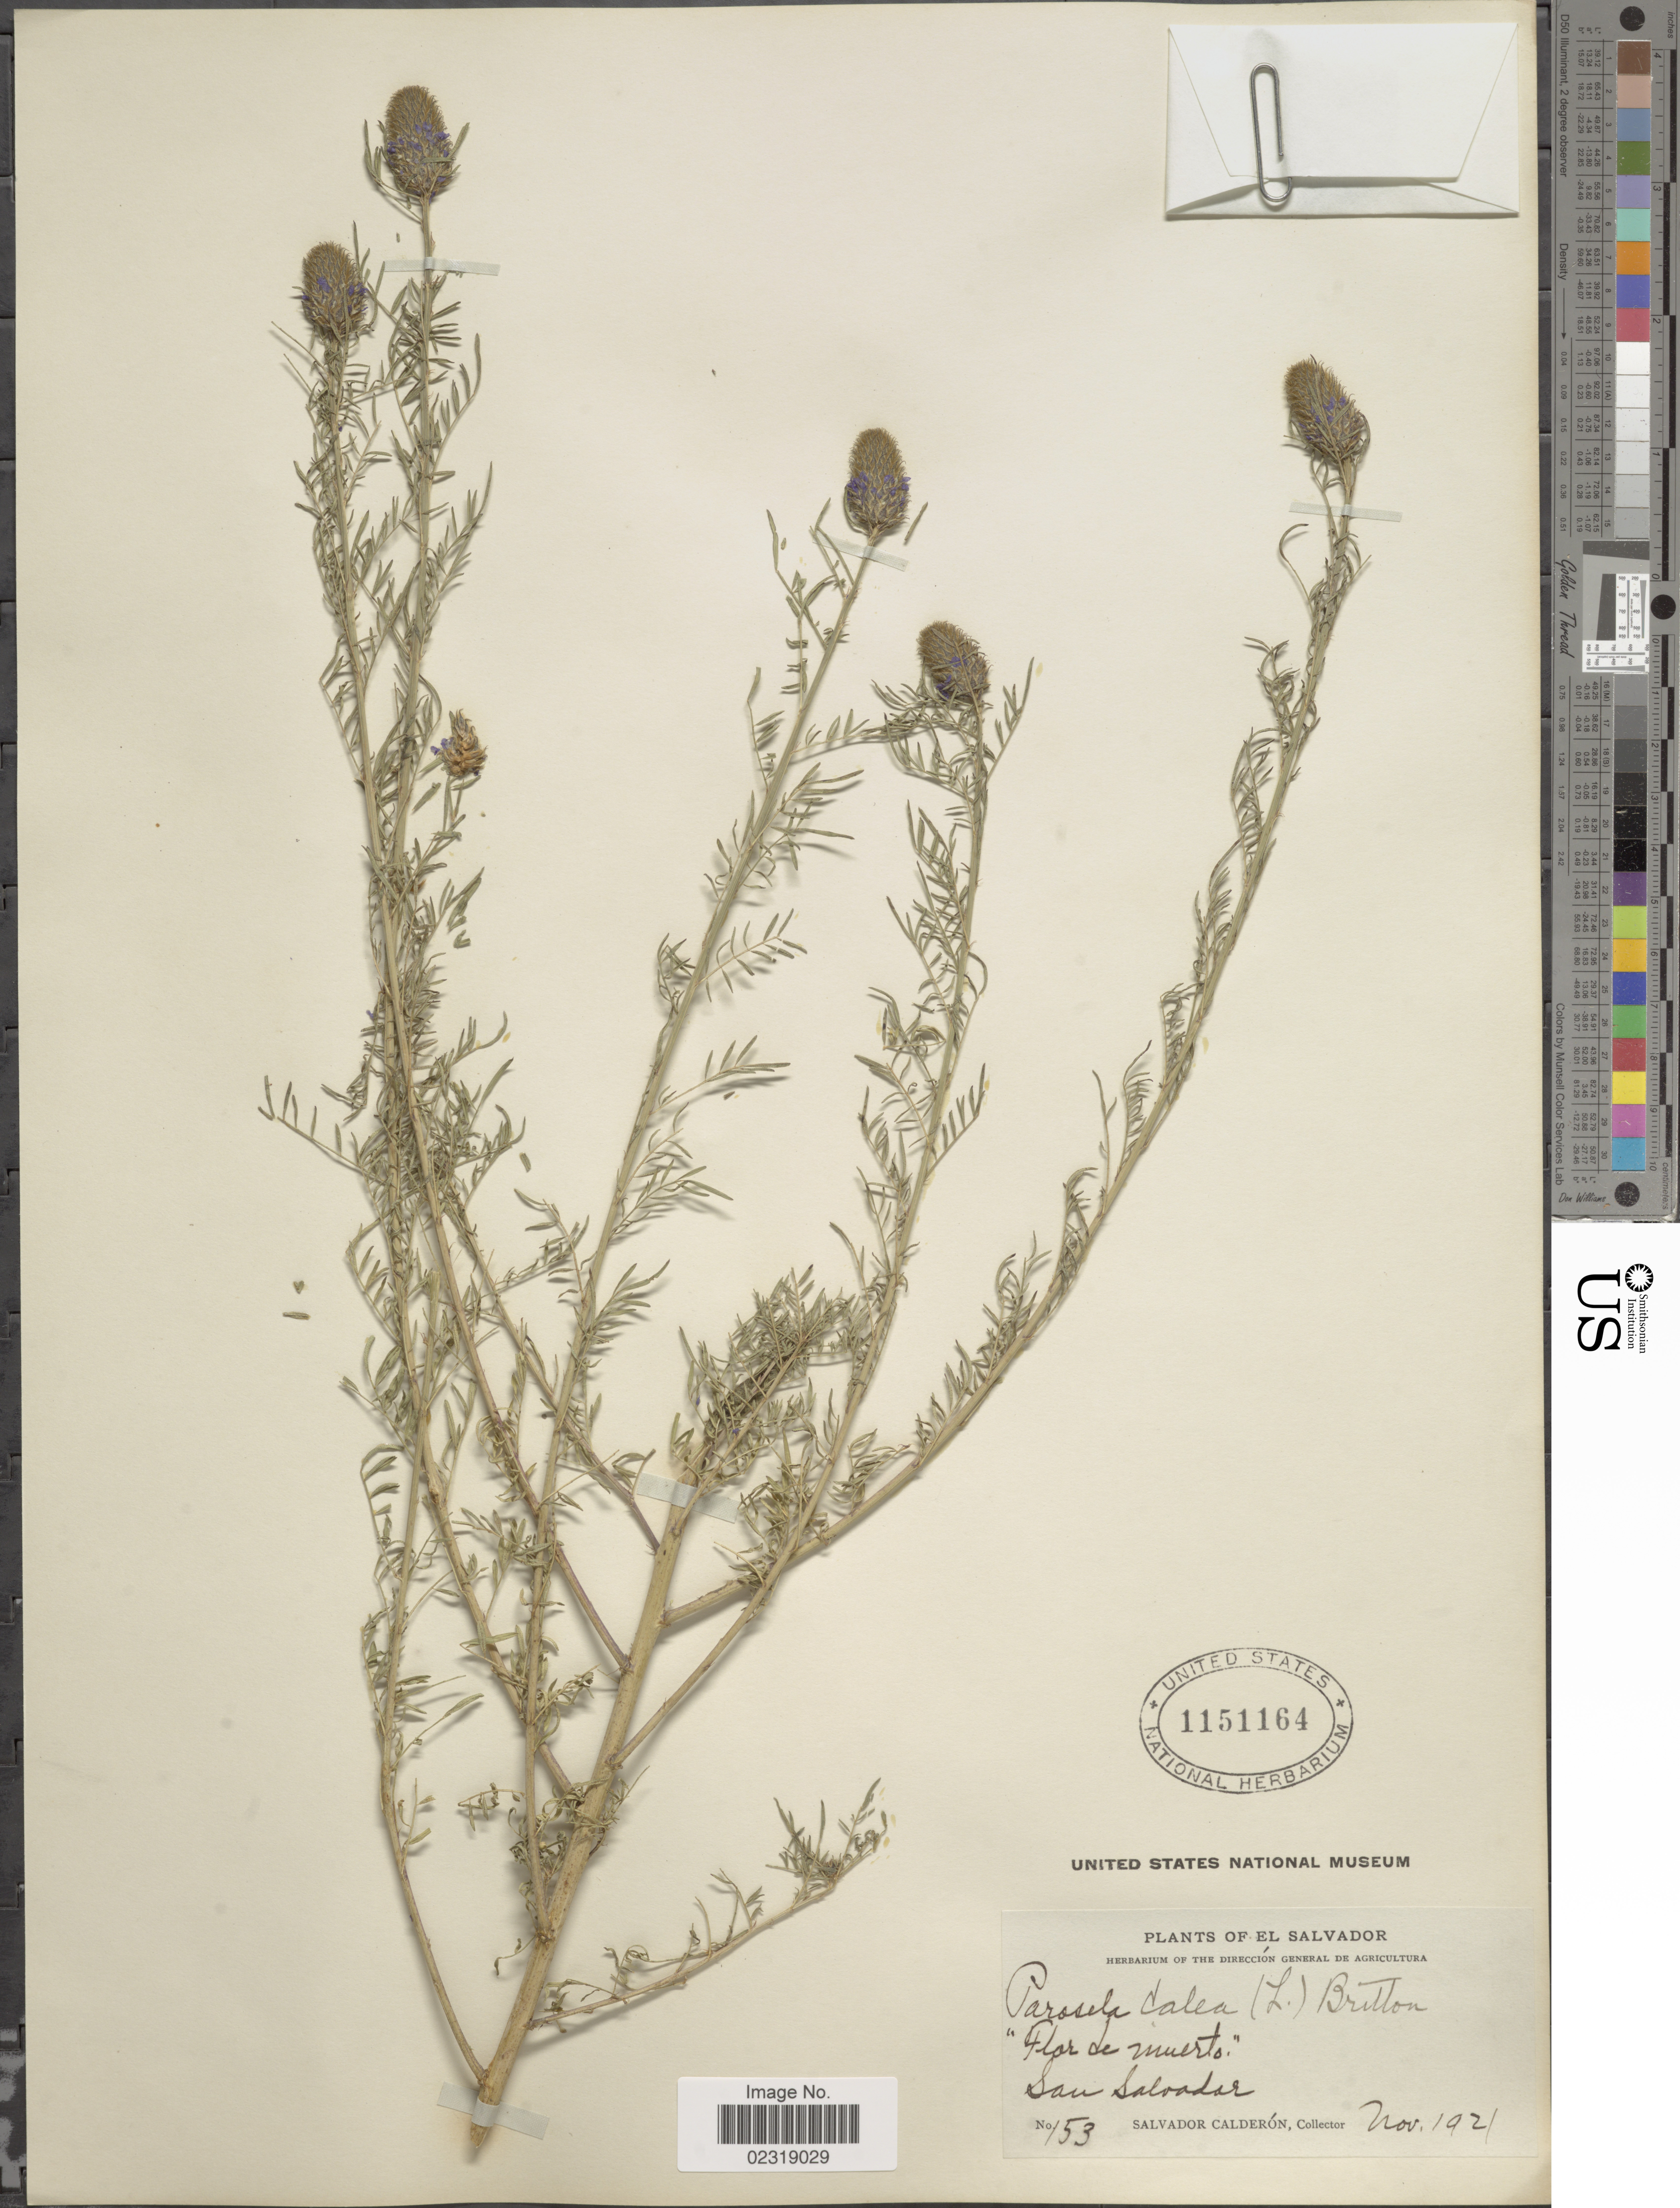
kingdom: Plantae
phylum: Tracheophyta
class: Magnoliopsida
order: Fabales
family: Fabaceae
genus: Dalea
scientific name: Dalea cliffortiana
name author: Willd.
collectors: S. Calderón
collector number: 153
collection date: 1921-11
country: El Salvador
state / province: San Salvador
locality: El Salvador, San Salvador.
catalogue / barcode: US 1151164